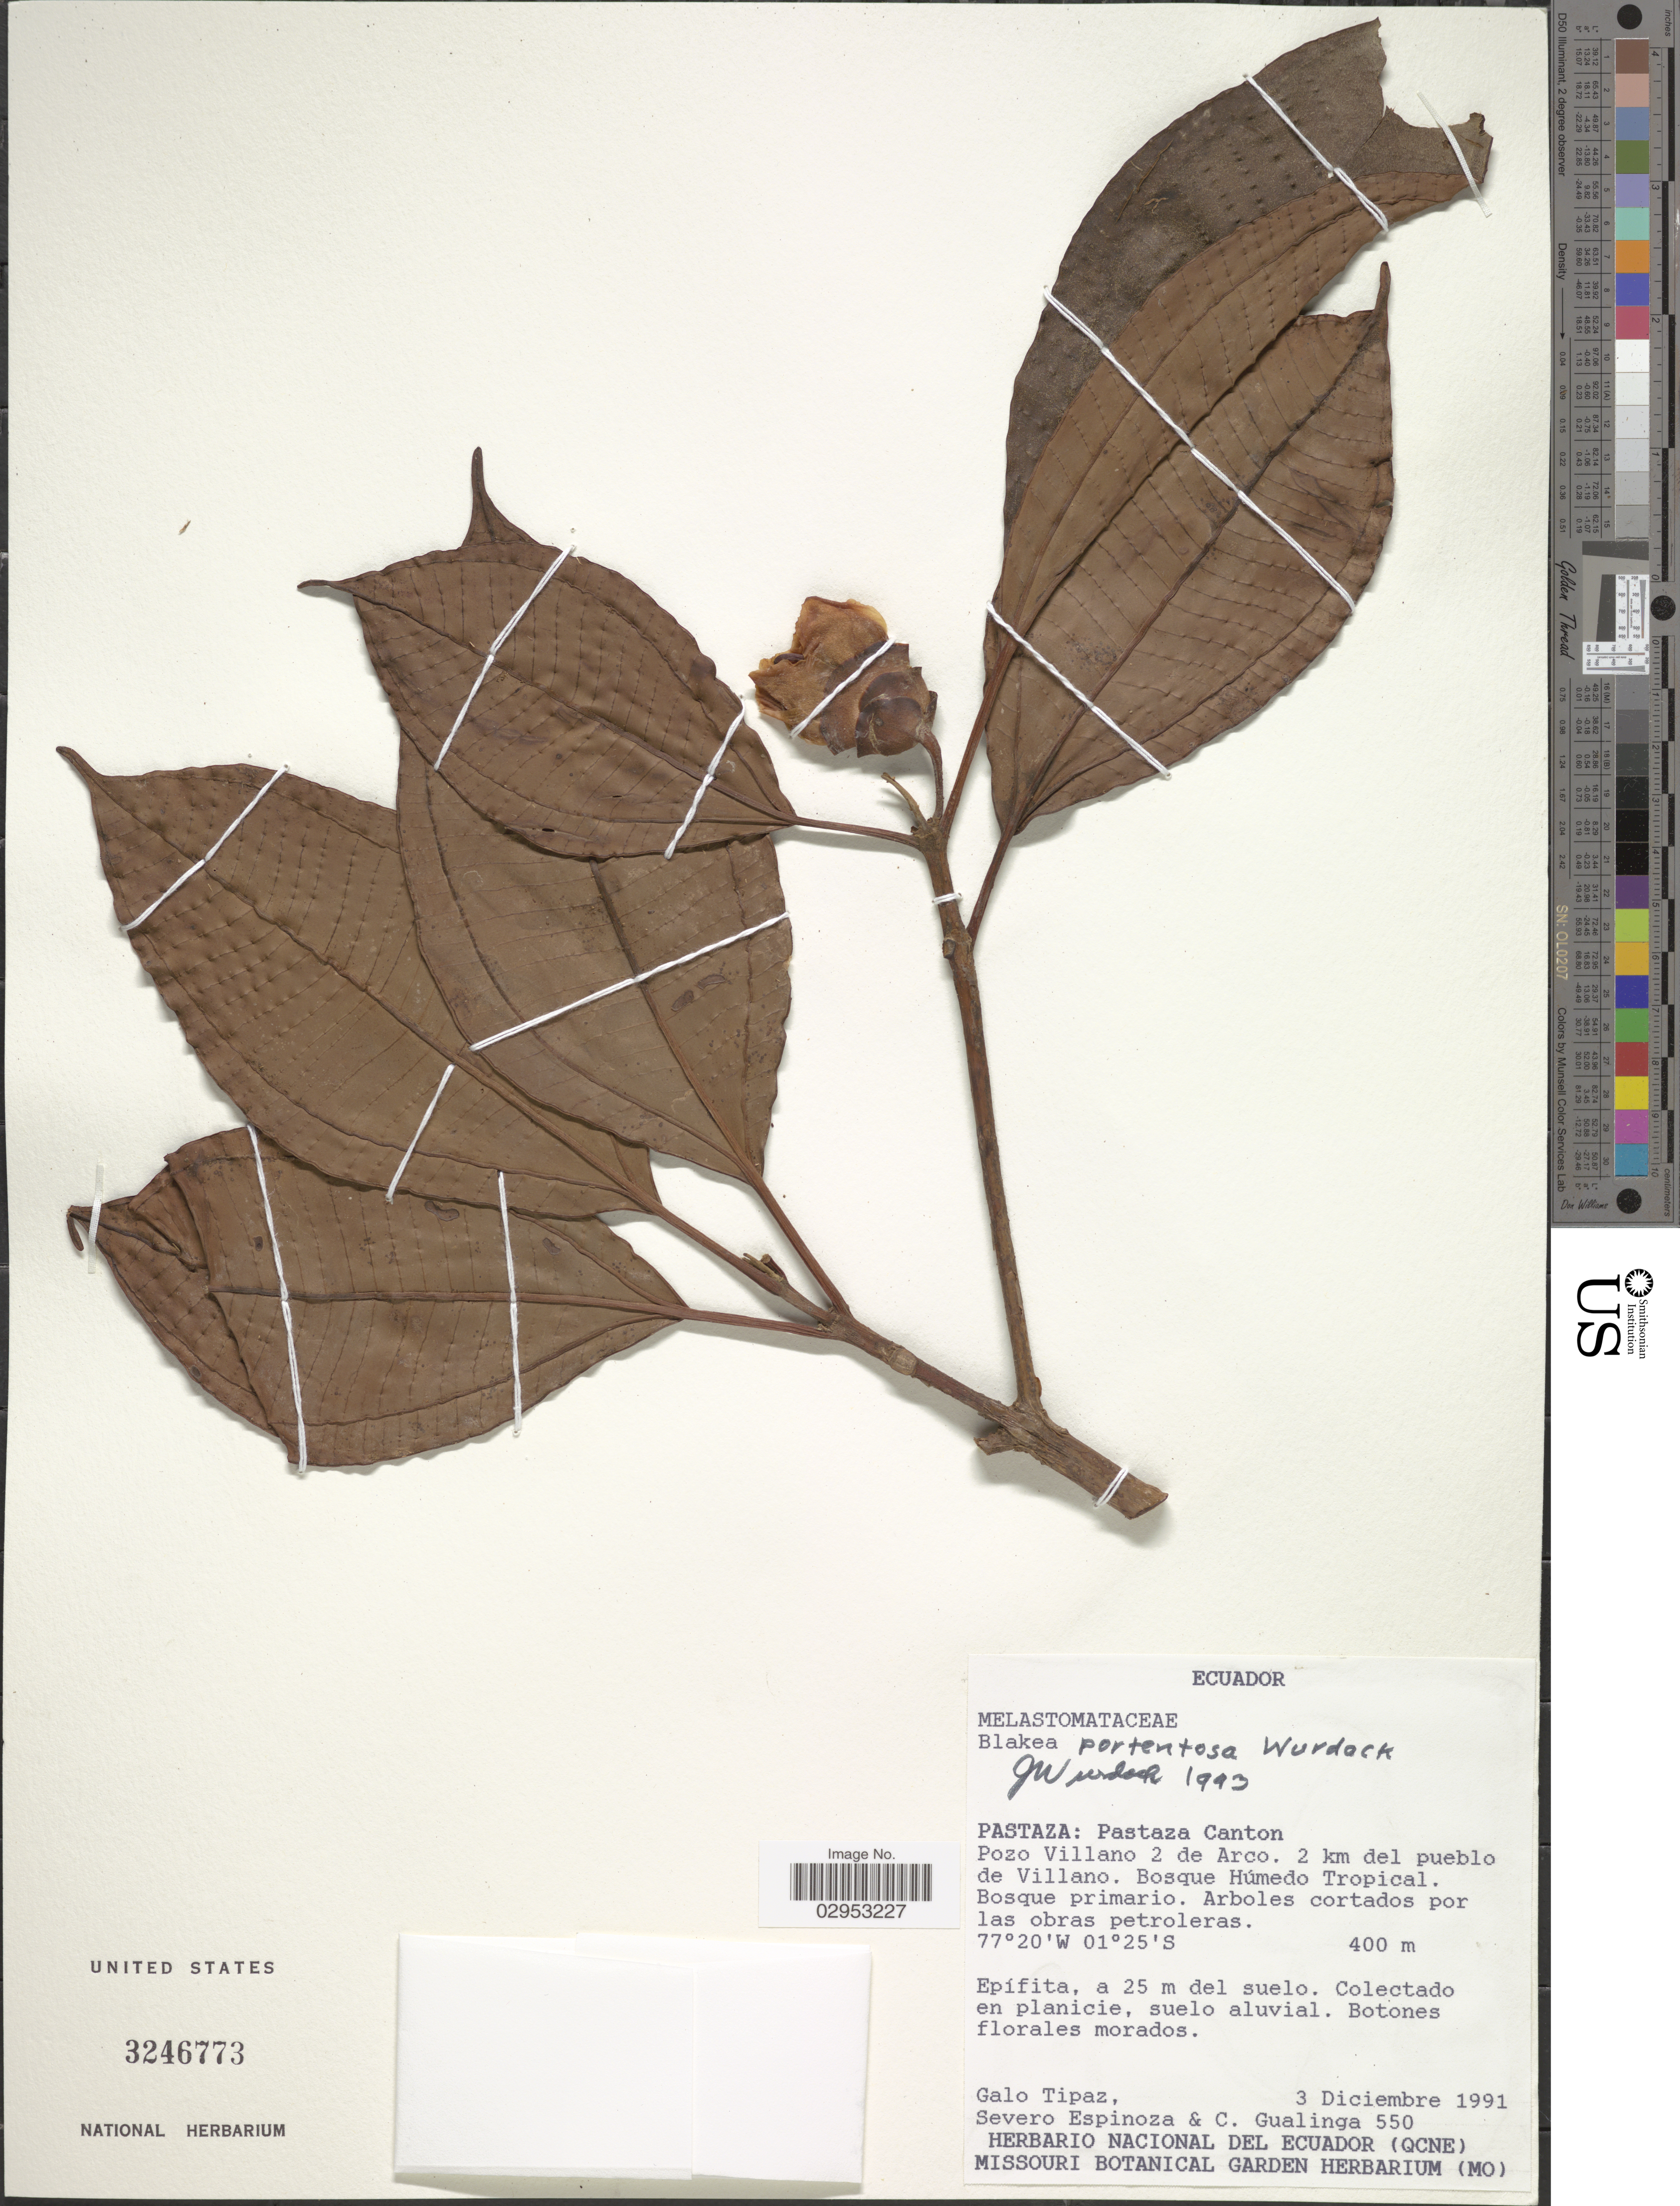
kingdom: Plantae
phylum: Tracheophyta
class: Magnoliopsida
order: Myrtales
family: Melastomataceae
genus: Blakea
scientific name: Blakea portentosa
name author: Wurdack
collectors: G. Tipaz, S. Espinoza & C. Gualinga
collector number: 550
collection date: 1991-12-03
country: Ecuador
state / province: Pastaza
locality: Pastaza Canton. Pozo Villano 2 de Arco. 2 km del pueblo de Villano.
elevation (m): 400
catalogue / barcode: US 3246773